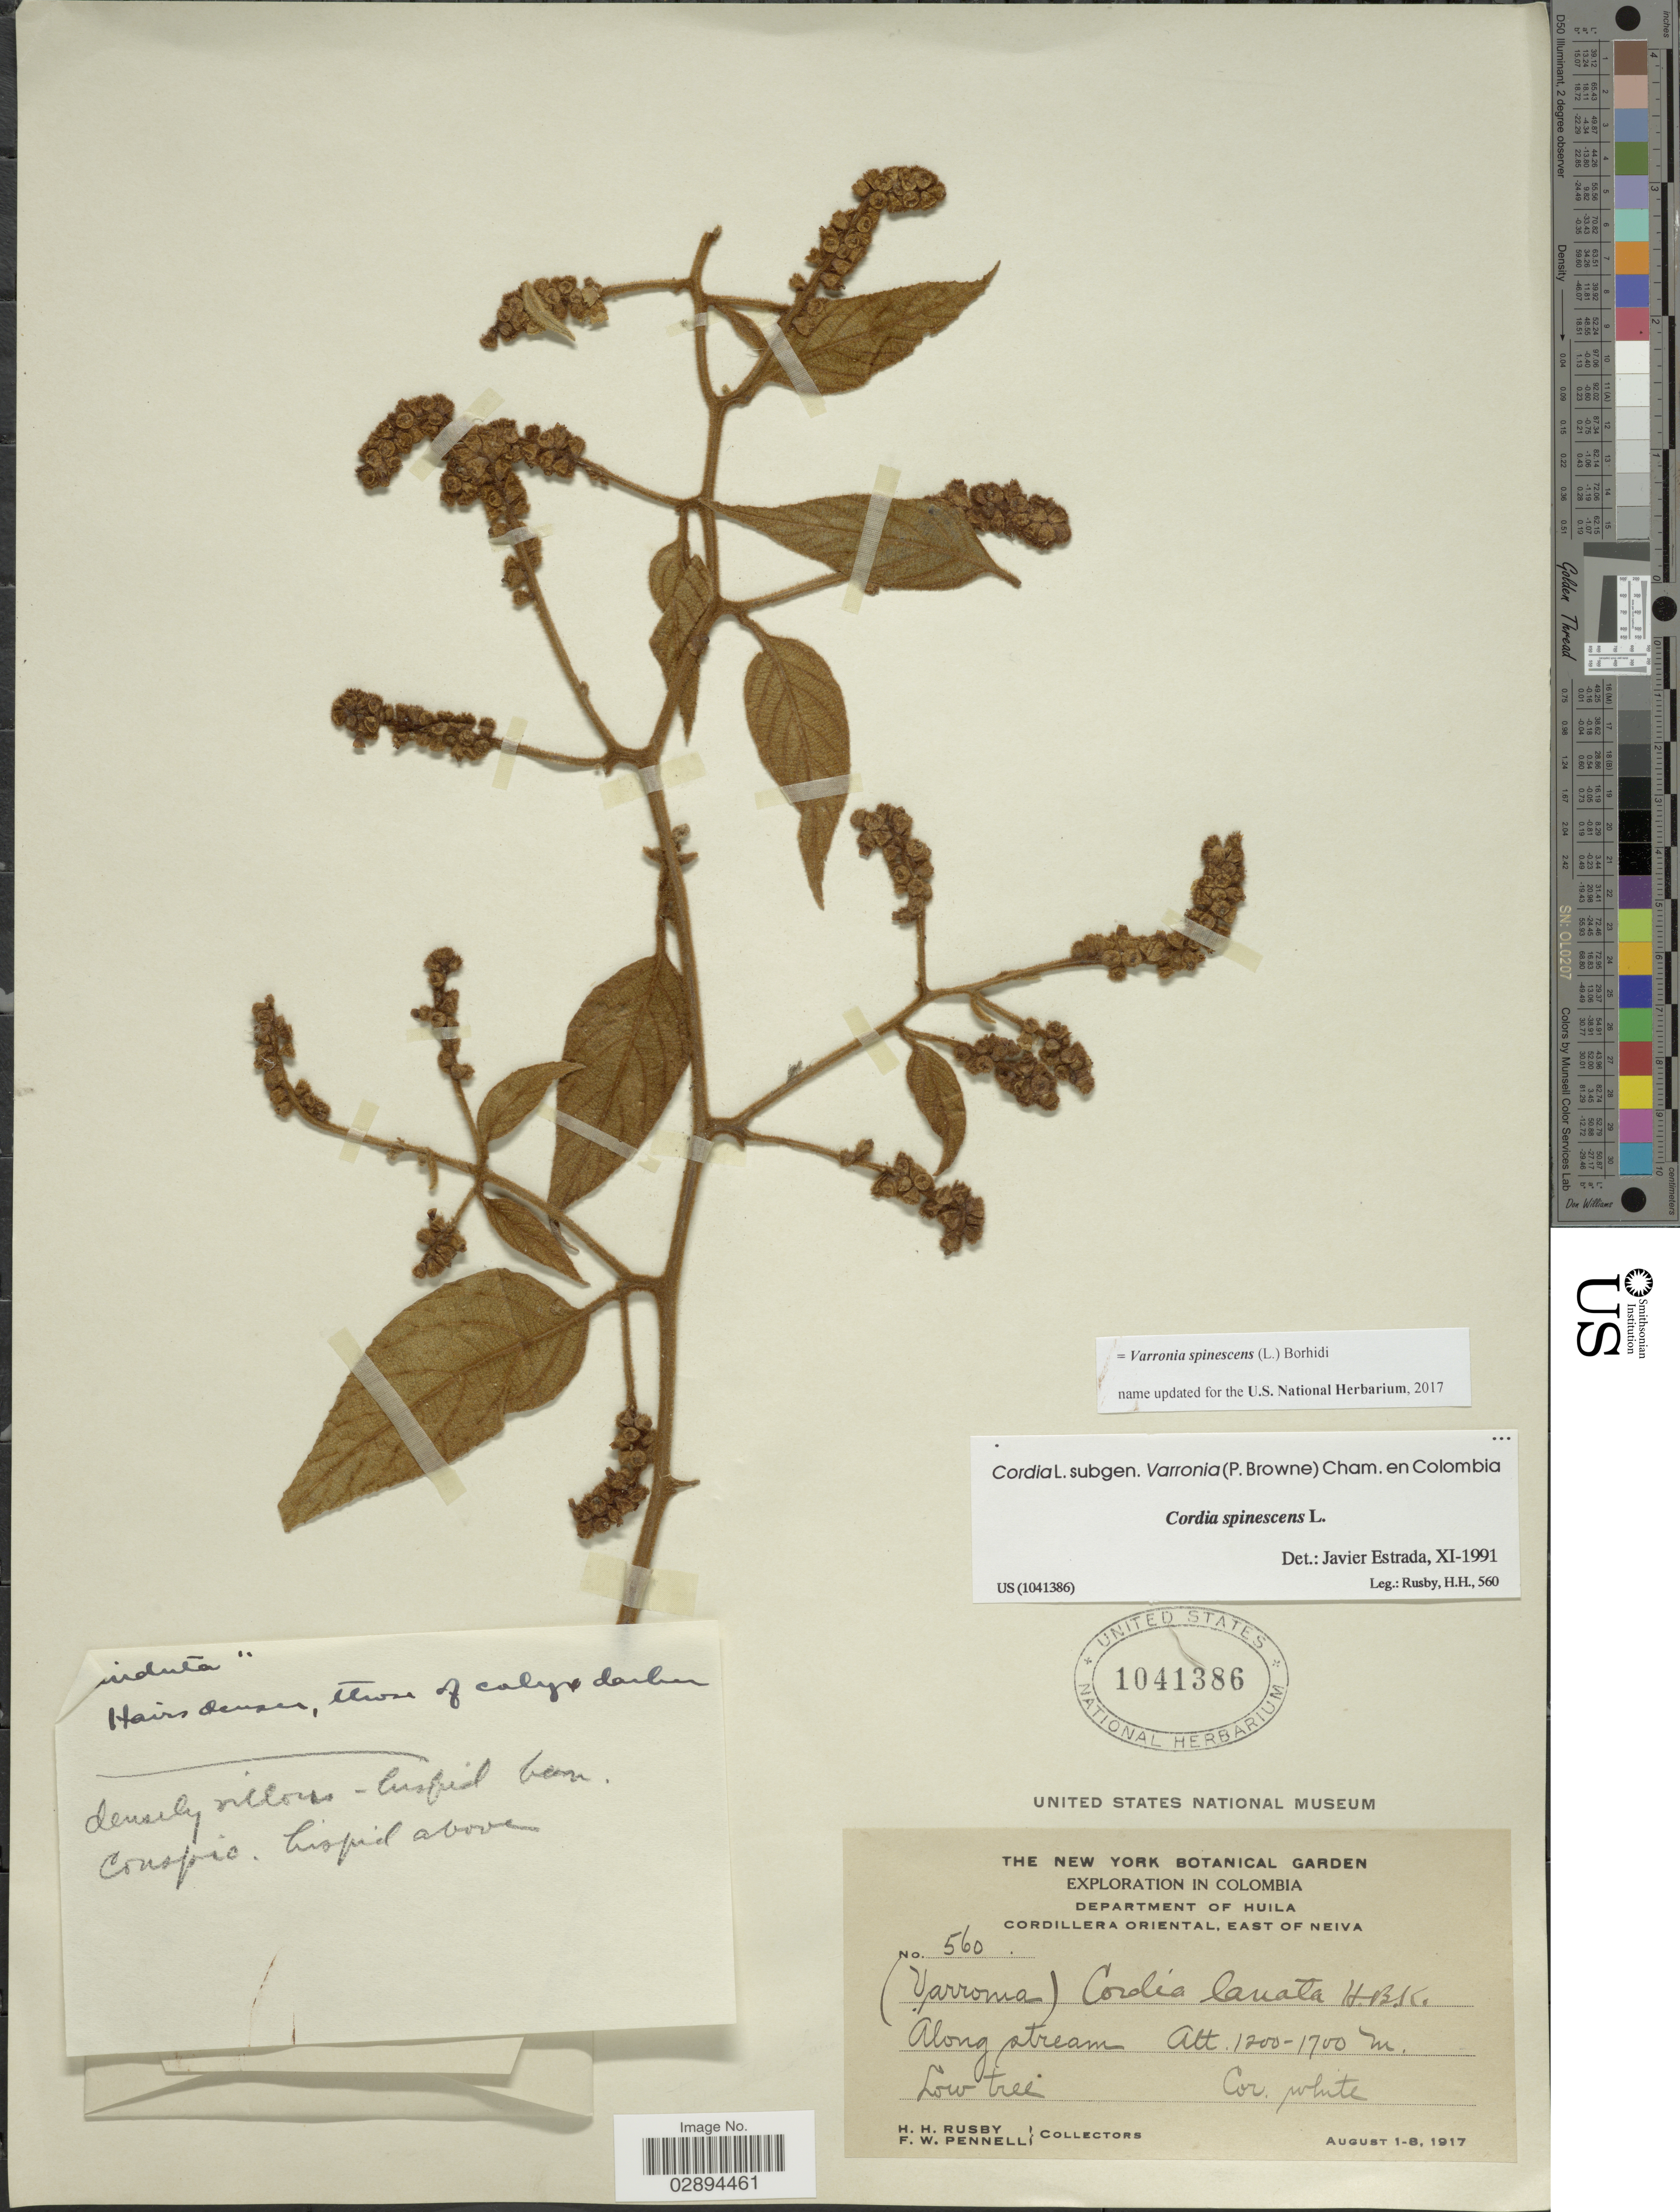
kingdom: Plantae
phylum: Tracheophyta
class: Magnoliopsida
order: Boraginales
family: Cordiaceae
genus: Varronia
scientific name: Varronia spinescens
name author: (L.) Borhidi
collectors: H. H. Rusby & F. W. Pennell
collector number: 560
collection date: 1917-08-01/1917-08-08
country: Colombia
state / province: Huila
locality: Department of Huila. Cordillera oriental, East of Neiva.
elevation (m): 1200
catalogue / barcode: US 1041386